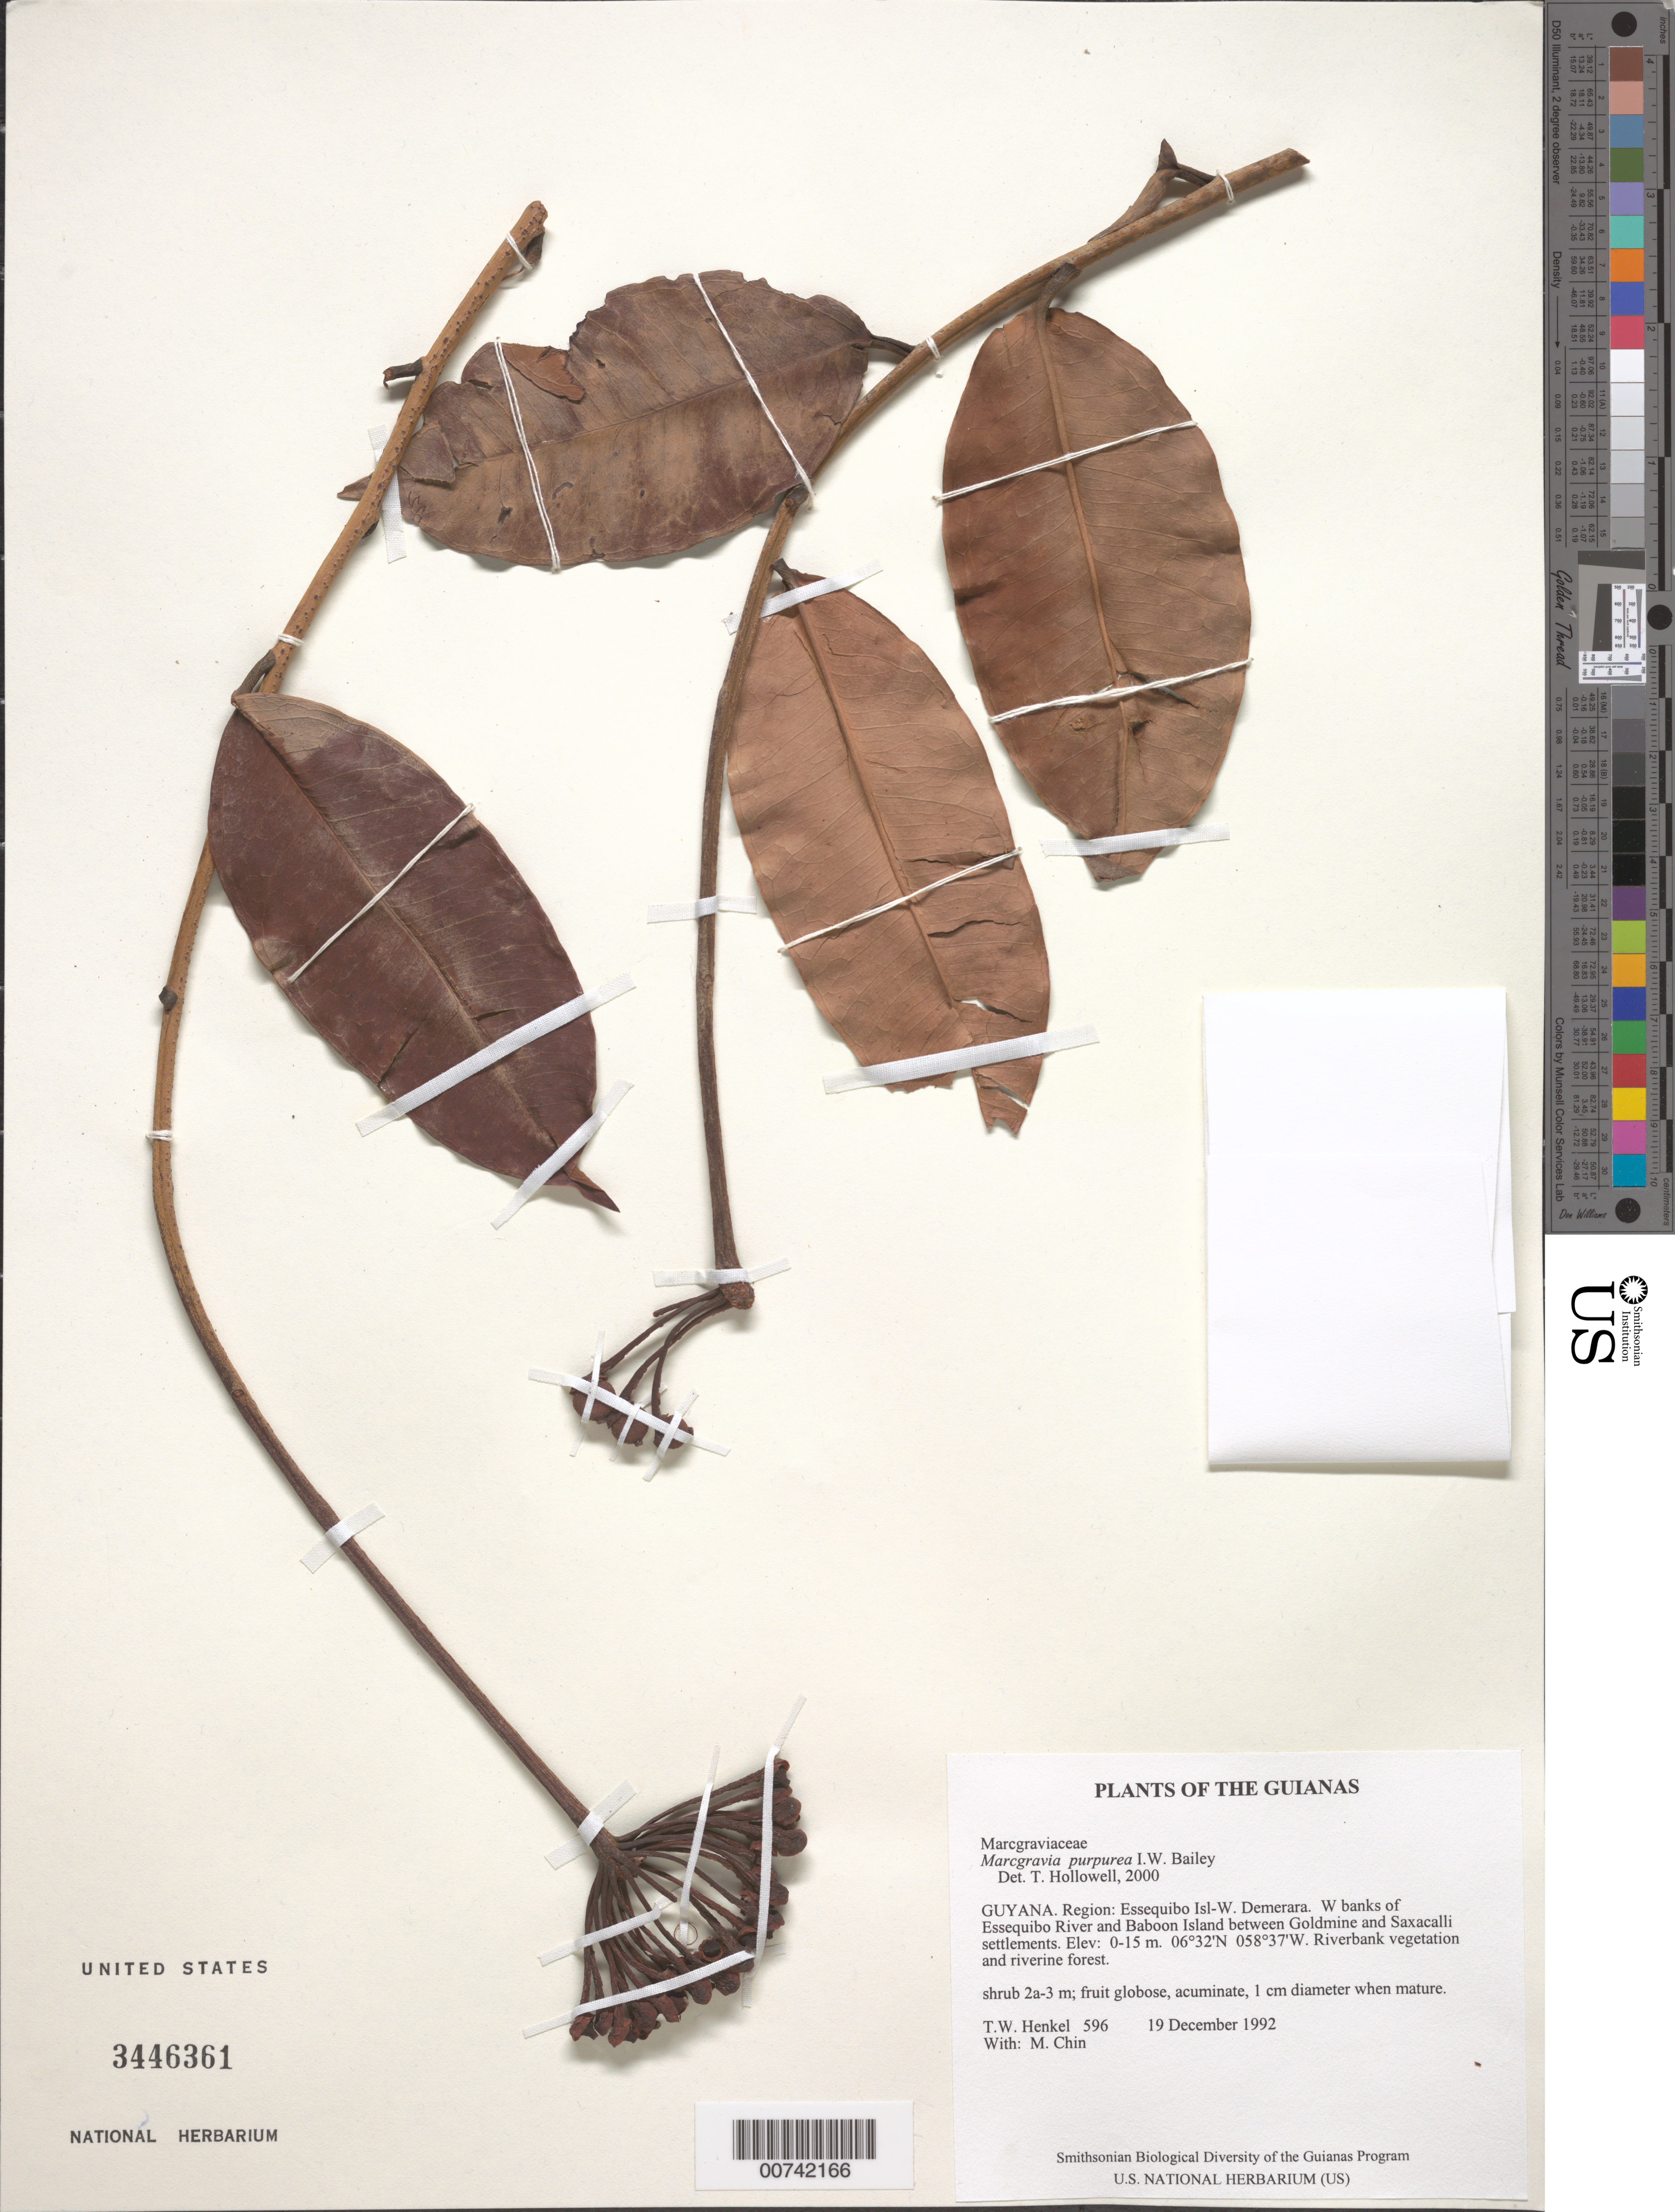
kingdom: Plantae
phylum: Tracheophyta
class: Magnoliopsida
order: Ericales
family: Marcgraviaceae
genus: Marcgravia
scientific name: Marcgravia purpurea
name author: I.W. Bailey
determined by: Hollowell, T. H., (BOT), Smithsonian Institution - National Museum of Natural History (UNITED STATES)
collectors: T. Henkel & M. Chin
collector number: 596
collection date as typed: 19 December 1992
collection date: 1992-12-19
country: Guyana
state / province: Essequibo Isl-W. Demerara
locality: W banks of Essequibo River and Baboon Island between Goldmine and Saxacalli settlements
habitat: Riverbank vegetation and riverine forest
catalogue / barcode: US 3446361